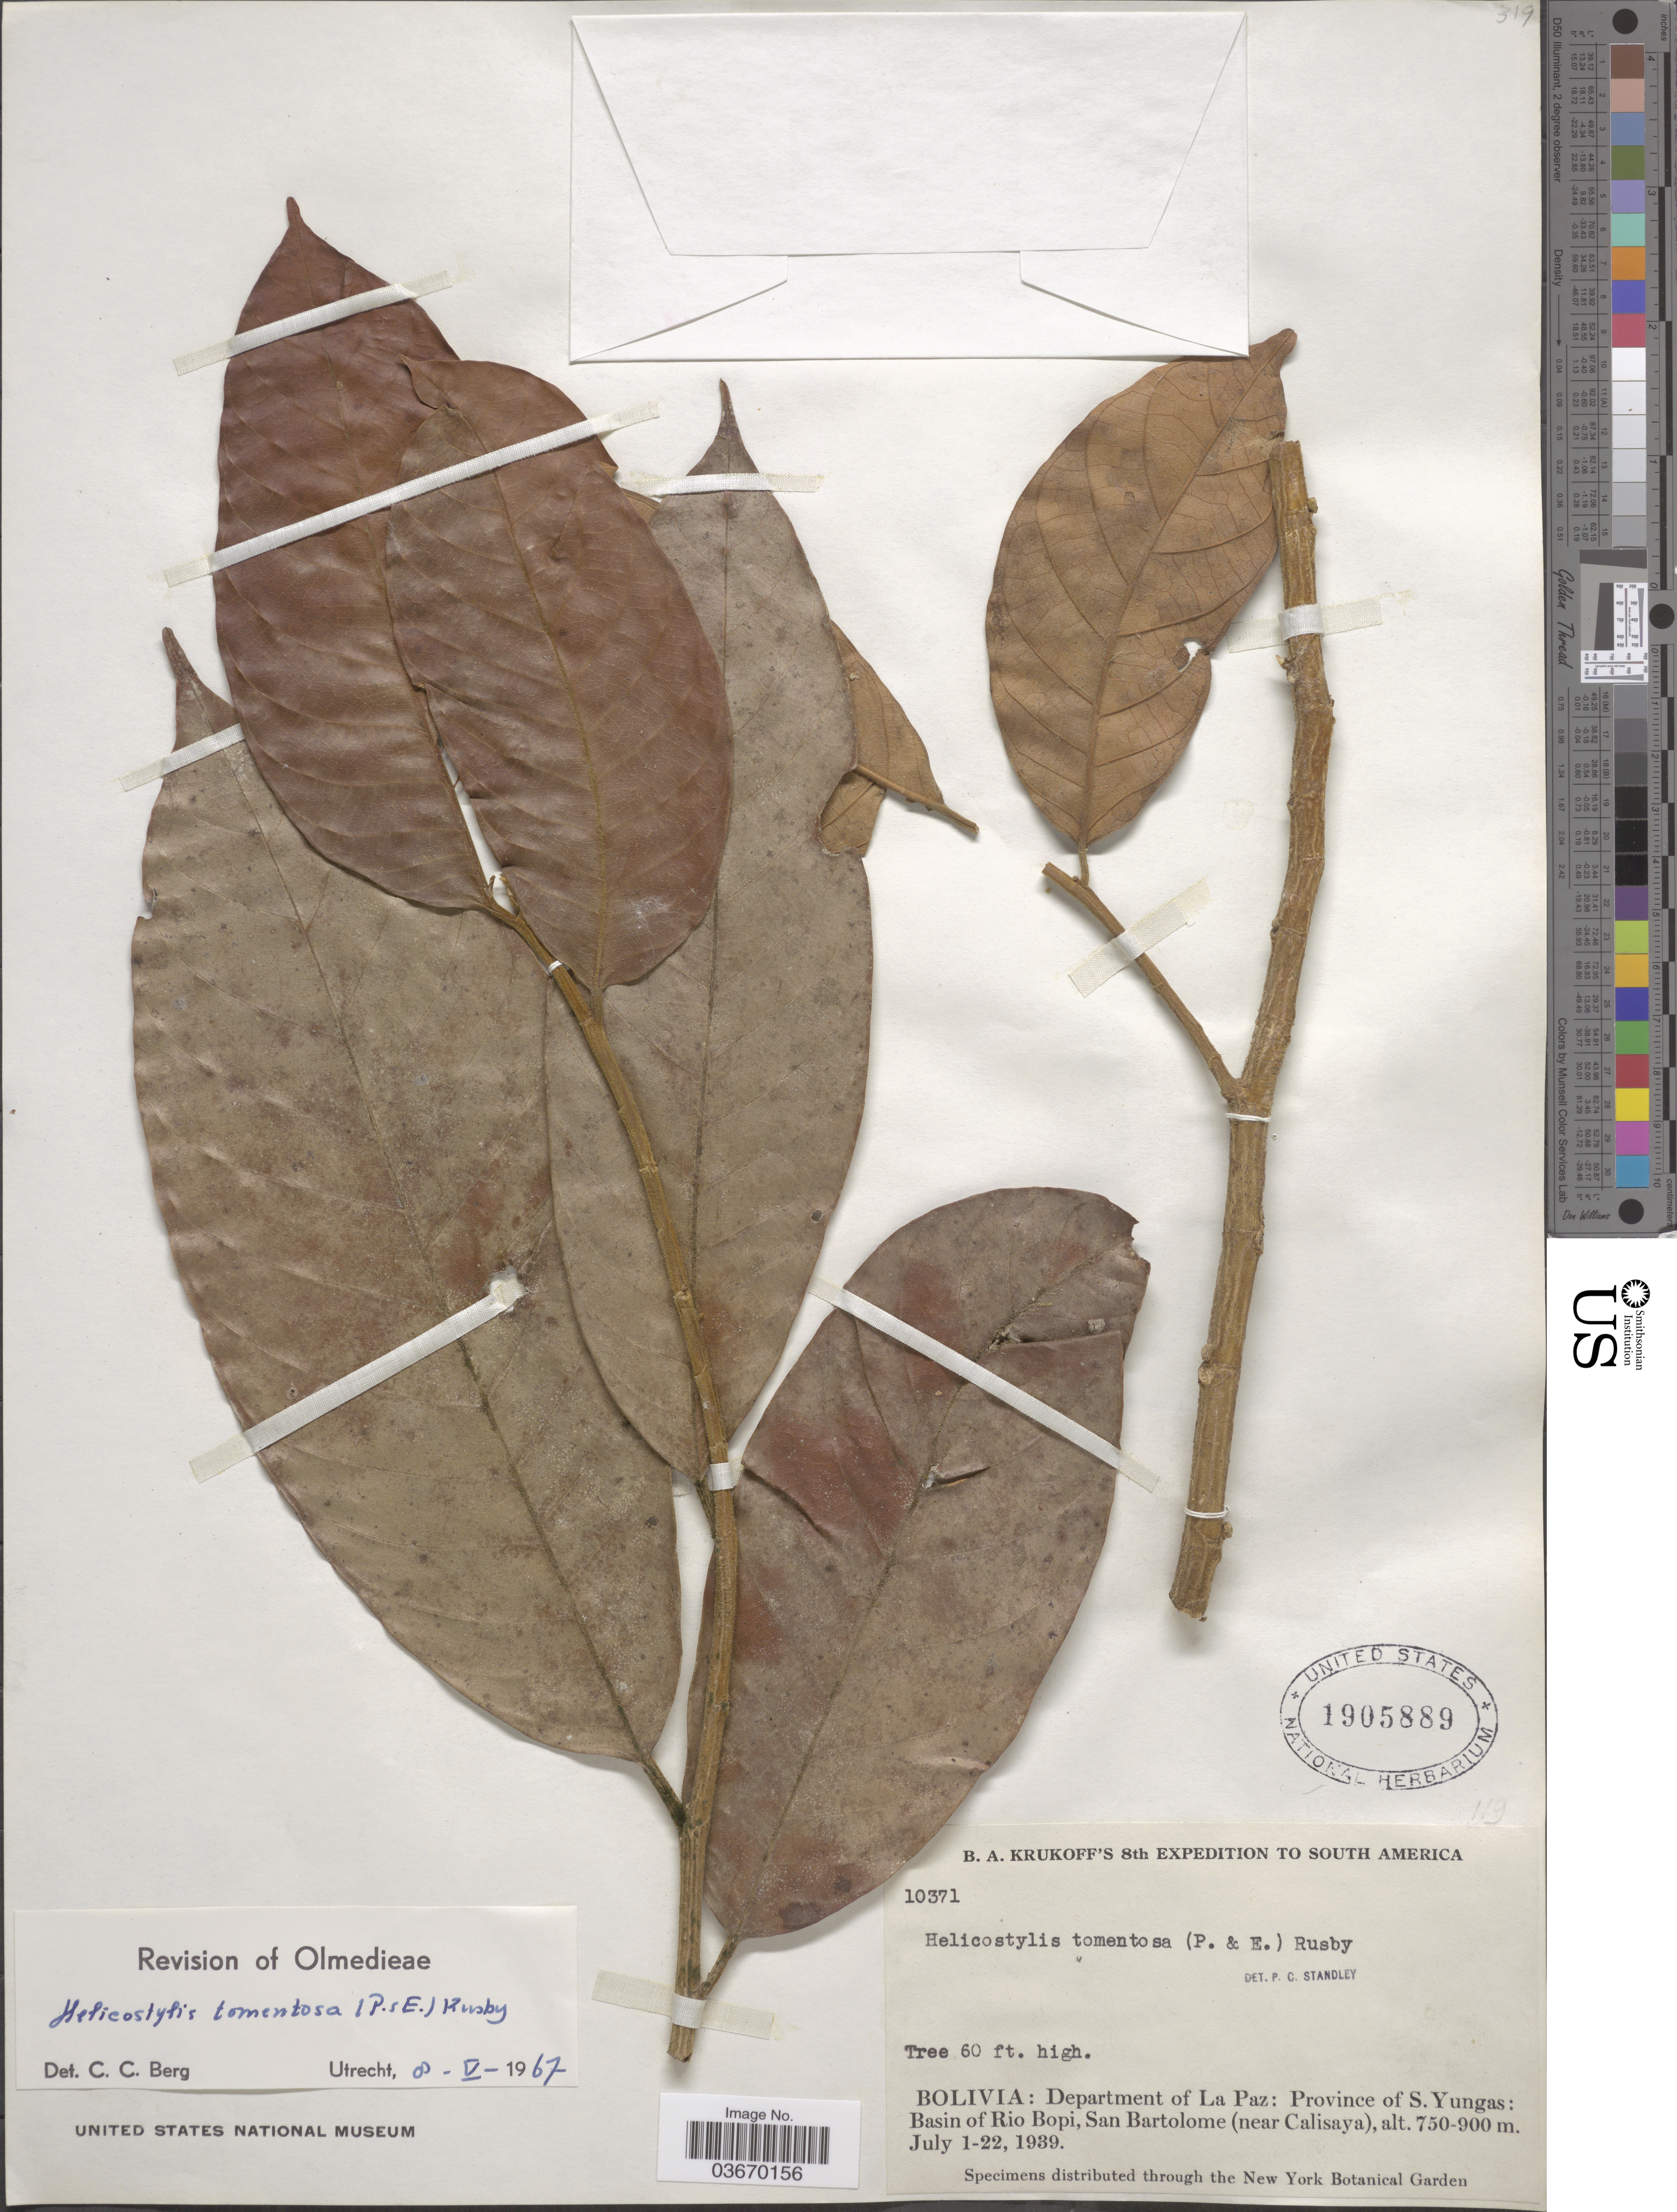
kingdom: Plantae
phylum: Tracheophyta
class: Magnoliopsida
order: Rosales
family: Moraceae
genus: Helicostylis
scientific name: Helicostylis tomentosa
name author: (Poepp. & Endl.) Rusby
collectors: B. A. Krukoff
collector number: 10371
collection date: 1939-07-01/1939-07-22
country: Bolivia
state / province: La Paz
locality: Department of La Paz: Province of S. Yungas: Basin of Rio Bopi, San Bartolome (near Calisaya).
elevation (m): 750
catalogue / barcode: US 1905889